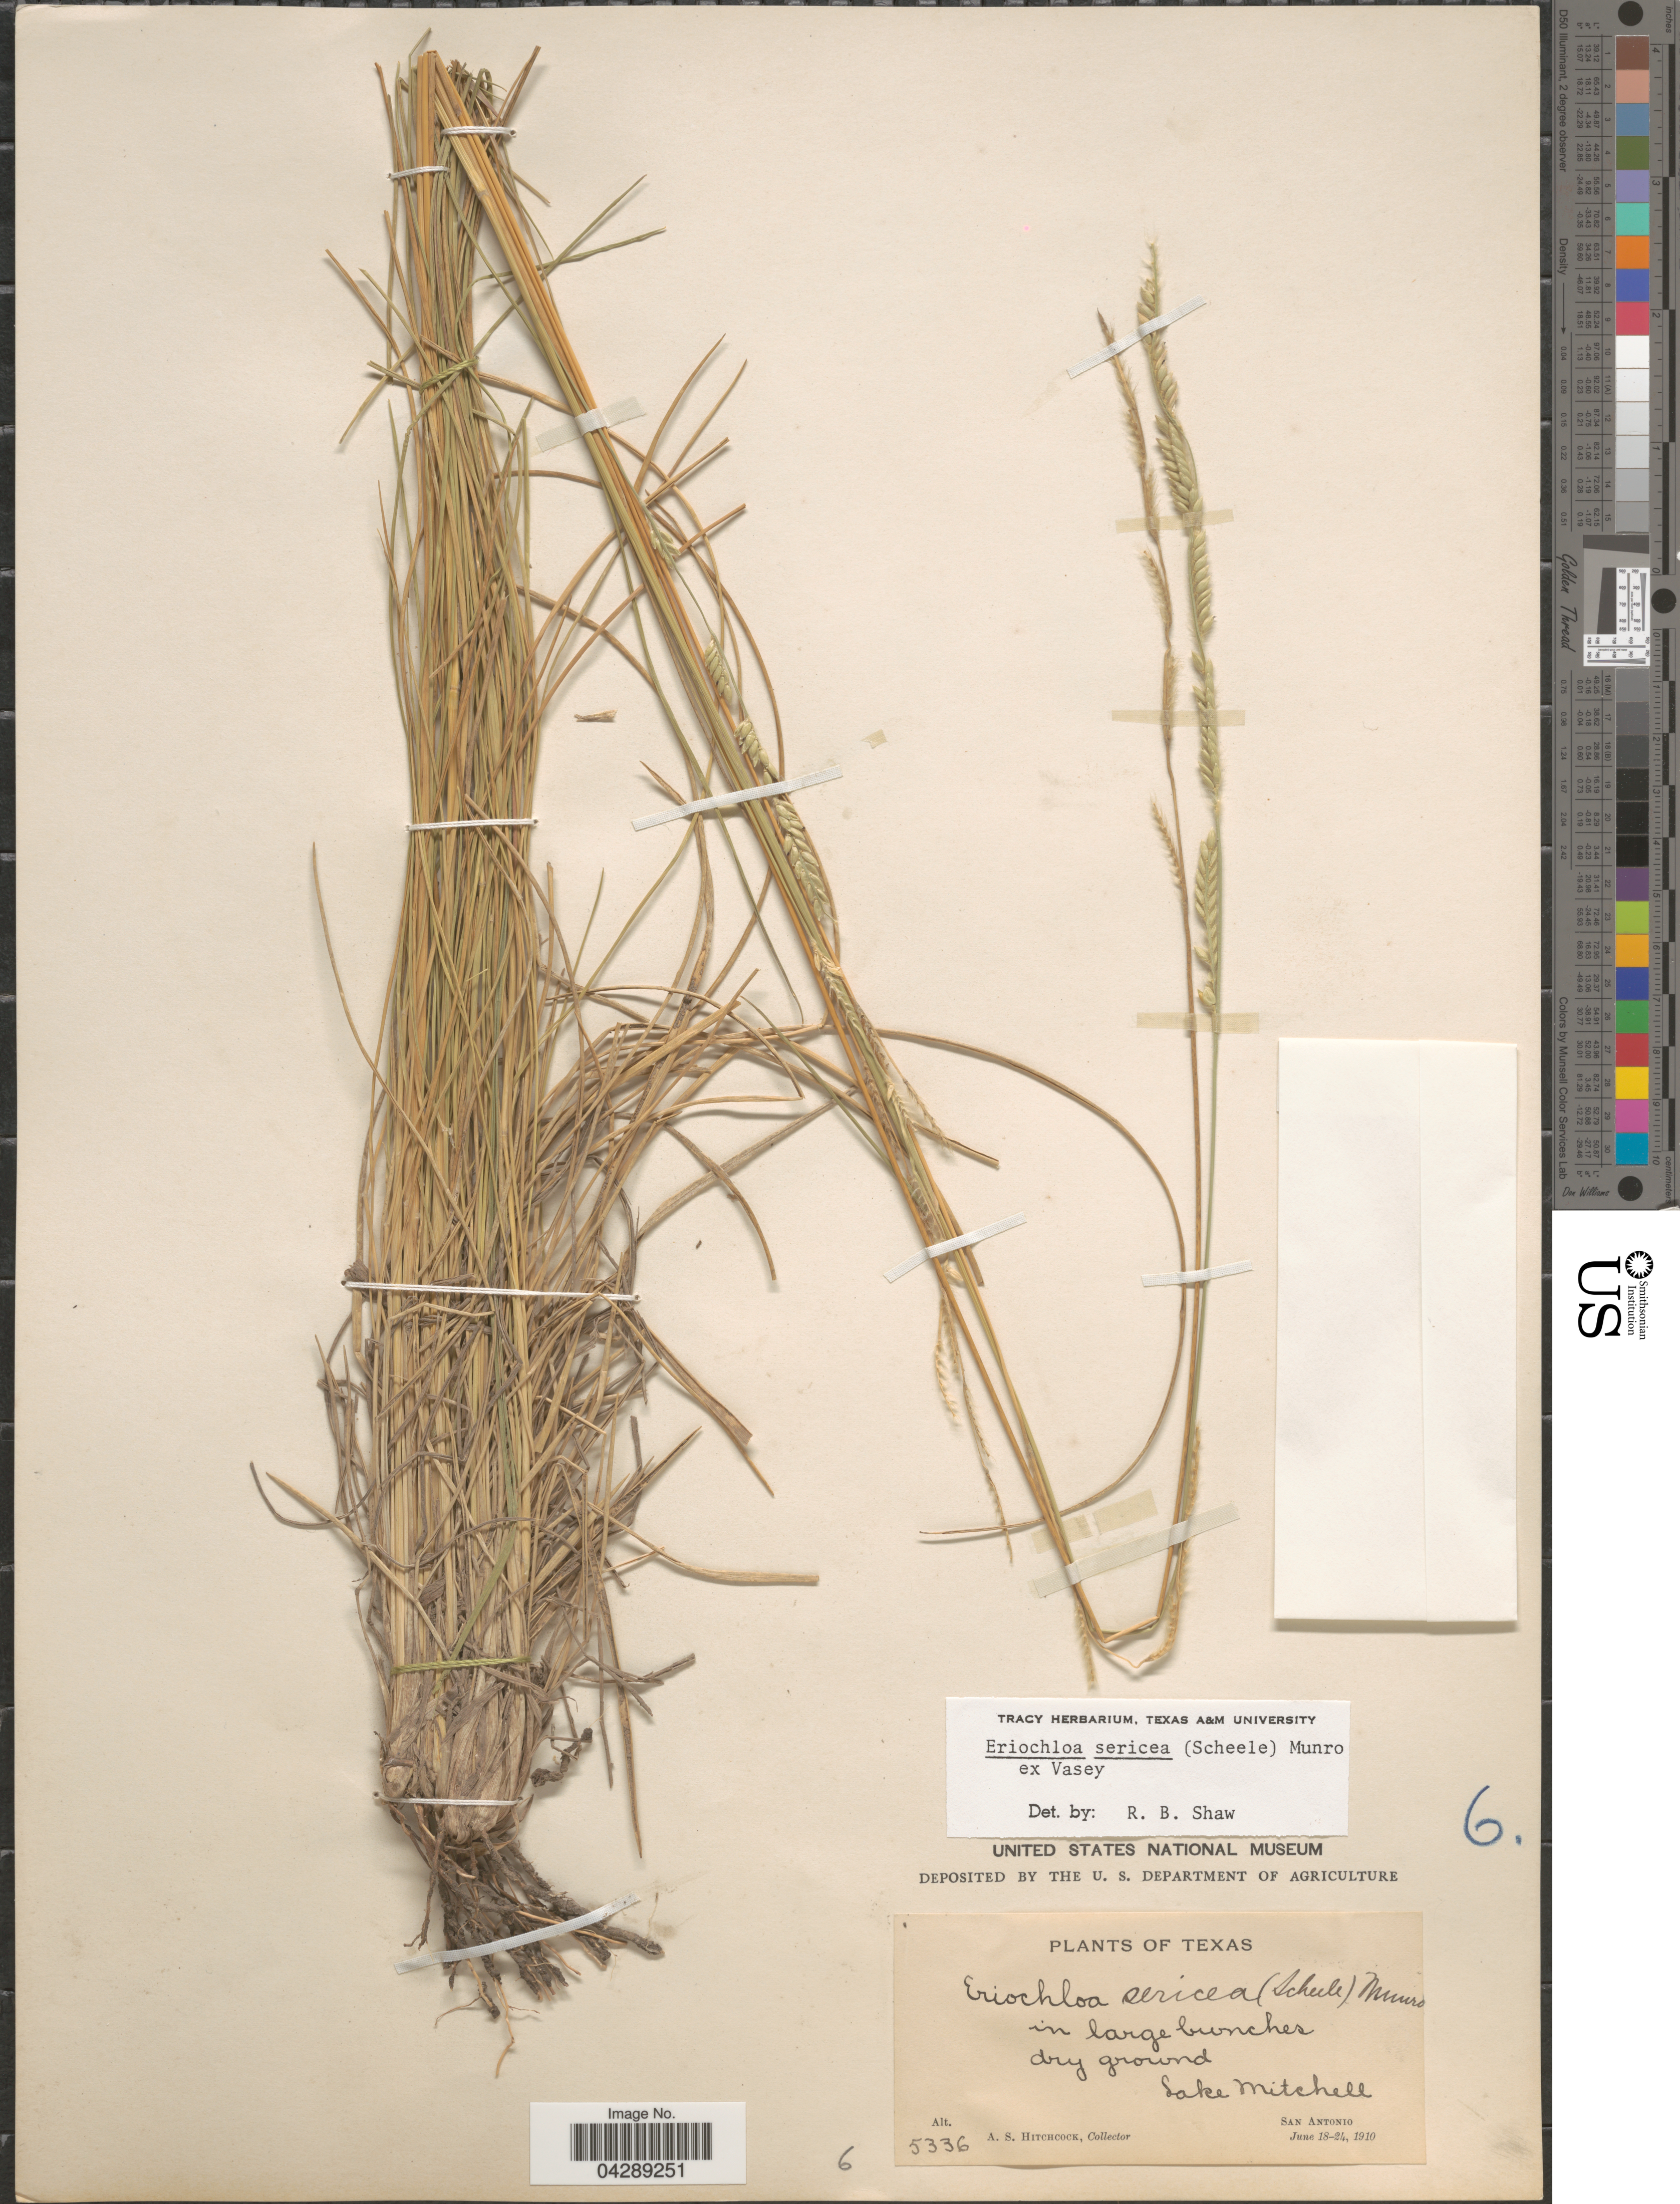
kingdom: Plantae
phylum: Tracheophyta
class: Liliopsida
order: Poales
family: Poaceae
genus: Eriochloa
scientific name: Eriochloa sericea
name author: (Scheele) Munro ex Vasey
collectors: A. S. Hitchcock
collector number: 5336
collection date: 1910-06-18/1910-06-24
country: United States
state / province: Texas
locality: Dry ground Lake Mitchell. San Antonio.